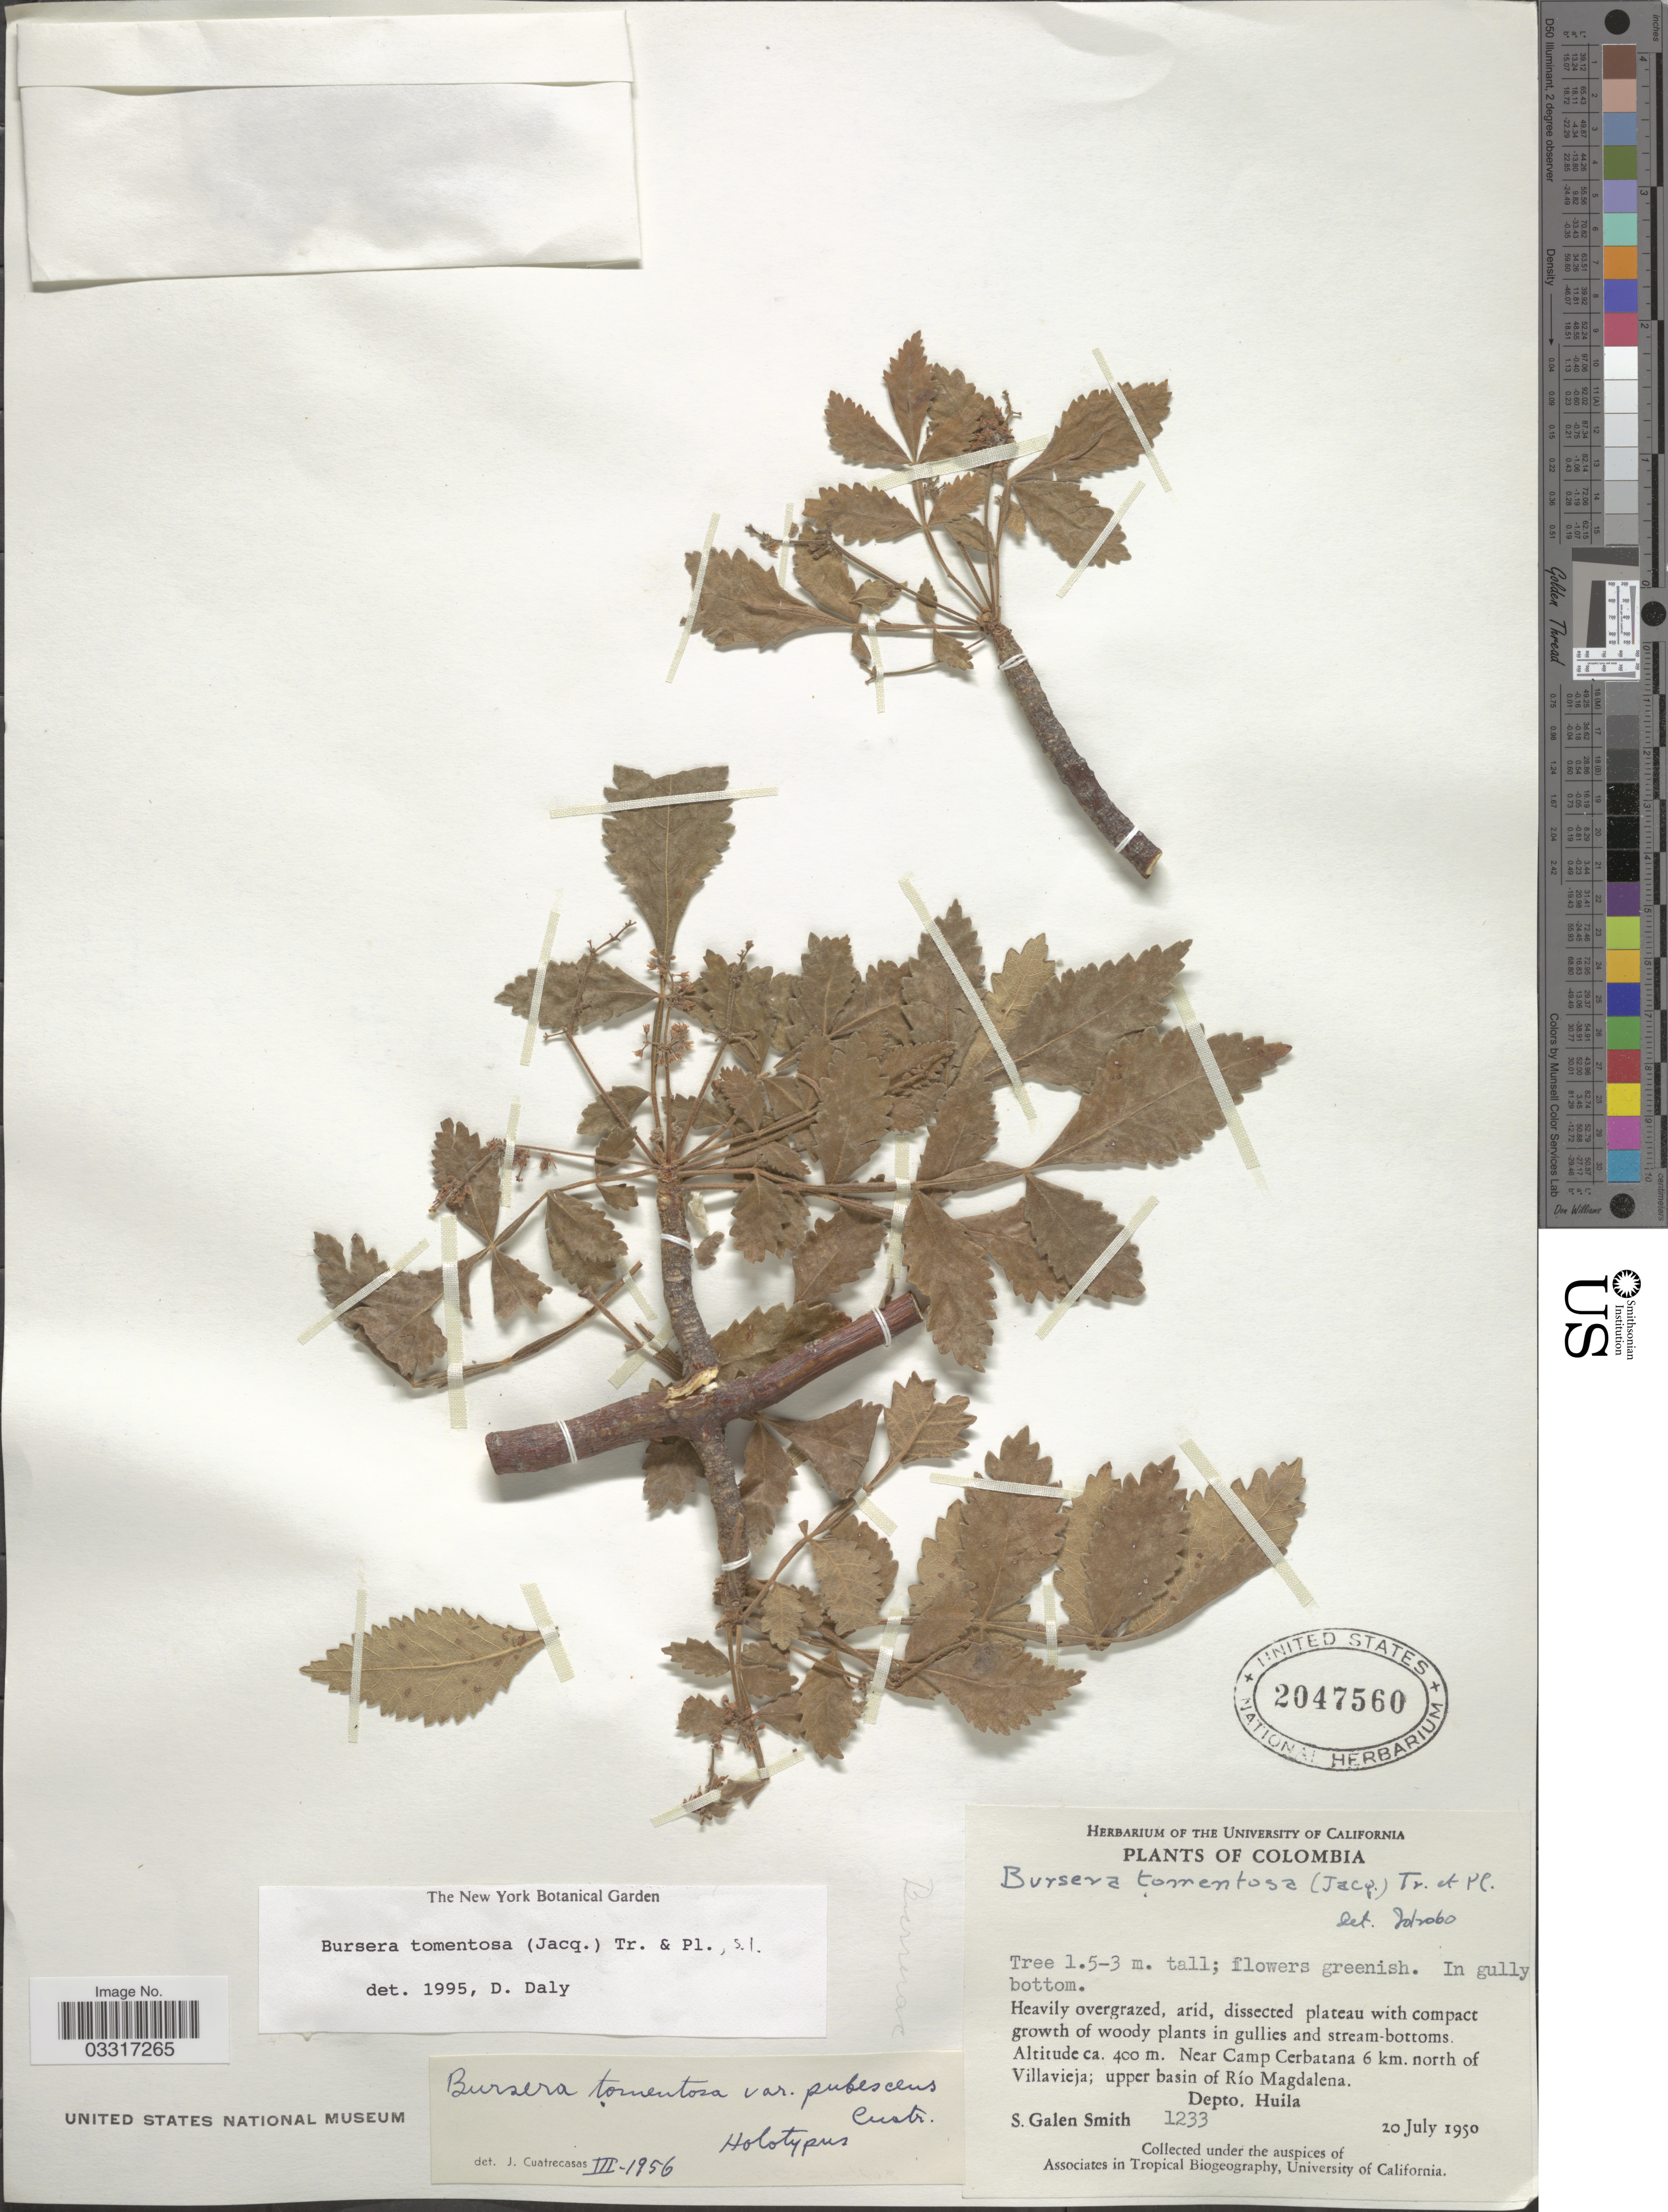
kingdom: Plantae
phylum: Tracheophyta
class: Magnoliopsida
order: Sapindales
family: Burseraceae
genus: Bursera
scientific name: Bursera tomentosa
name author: (Jacq.) Triana & Planch.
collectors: S. G. Smith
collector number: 1233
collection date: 1950-07-20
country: Colombia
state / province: Huila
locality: Near Camp Cerbatana 6 km. north of Villavieja; upper basin of Río Magdalena. Depto. Huila.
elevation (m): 400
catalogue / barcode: US 2047560